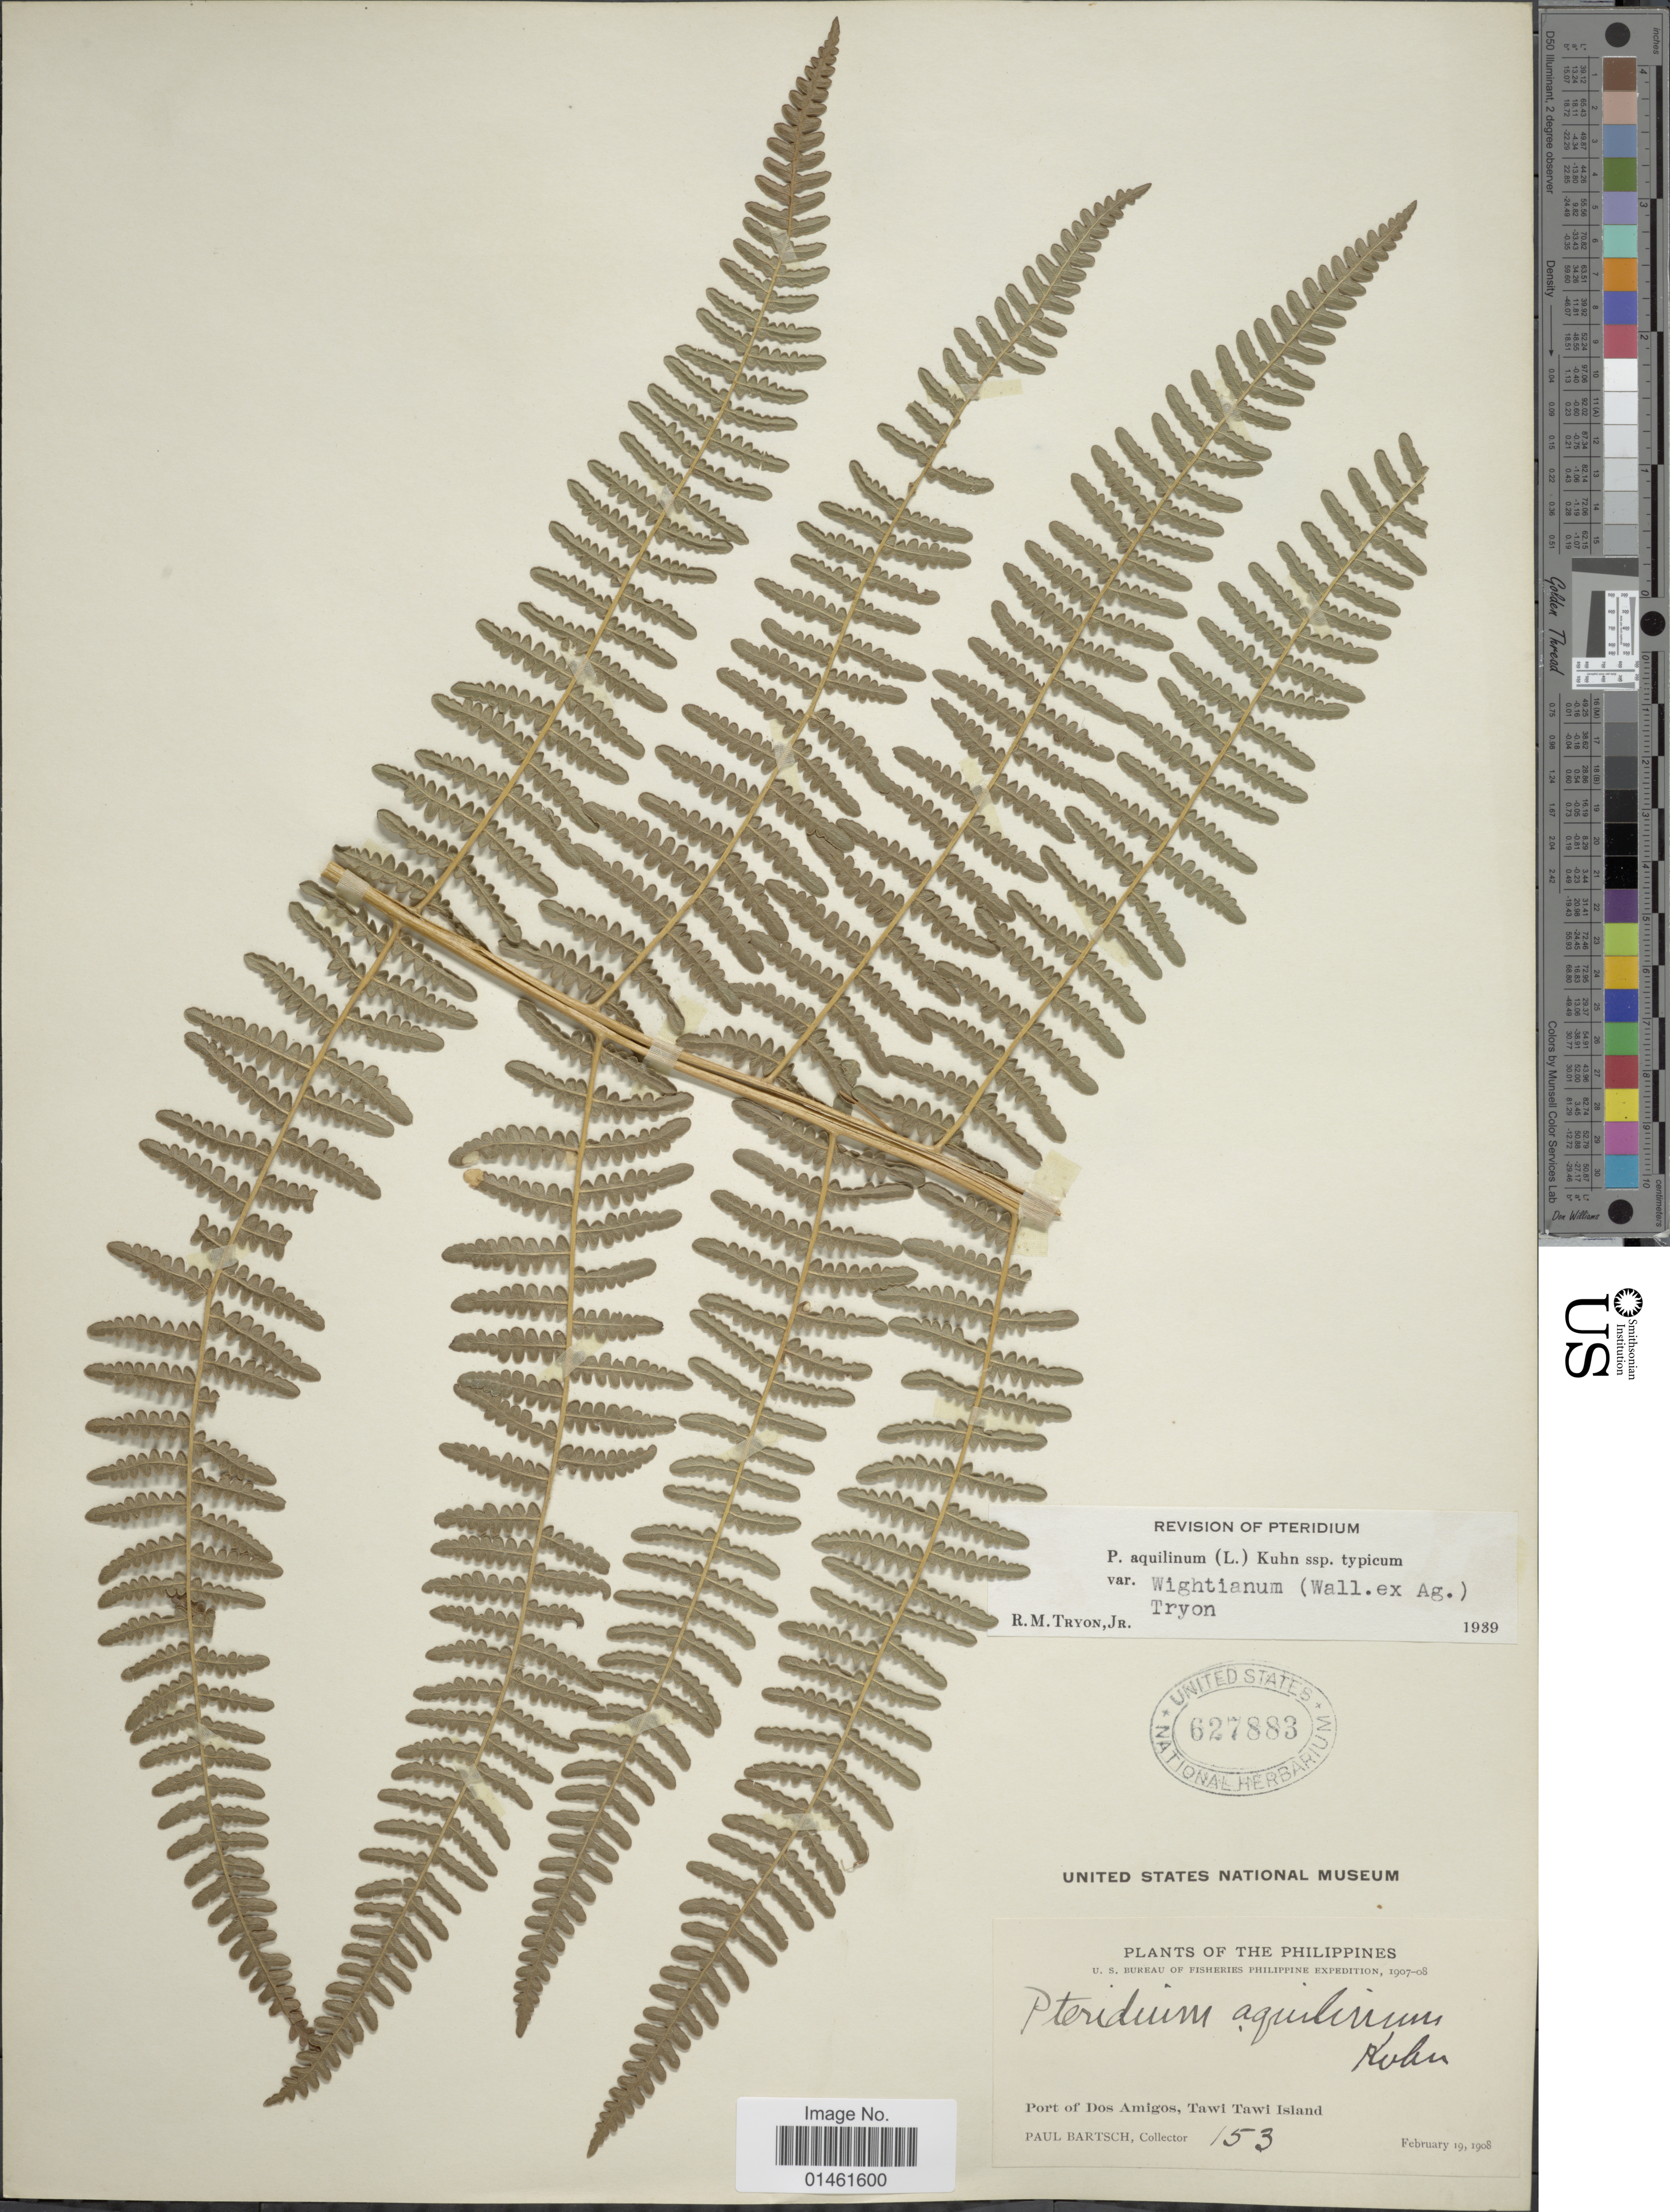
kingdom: Plantae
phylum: Tracheophyta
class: Polypodiopsida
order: Polypodiales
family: Dennstaedtiaceae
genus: Pteridium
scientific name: Pteridium aquilinum var. wightianum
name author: (J. Agardh) R.M. Tryon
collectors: P. Bartsch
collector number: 153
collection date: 1908-02-19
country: Philippines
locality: Port of Dos Amigos, Tawi Tawi Island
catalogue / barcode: US 627883